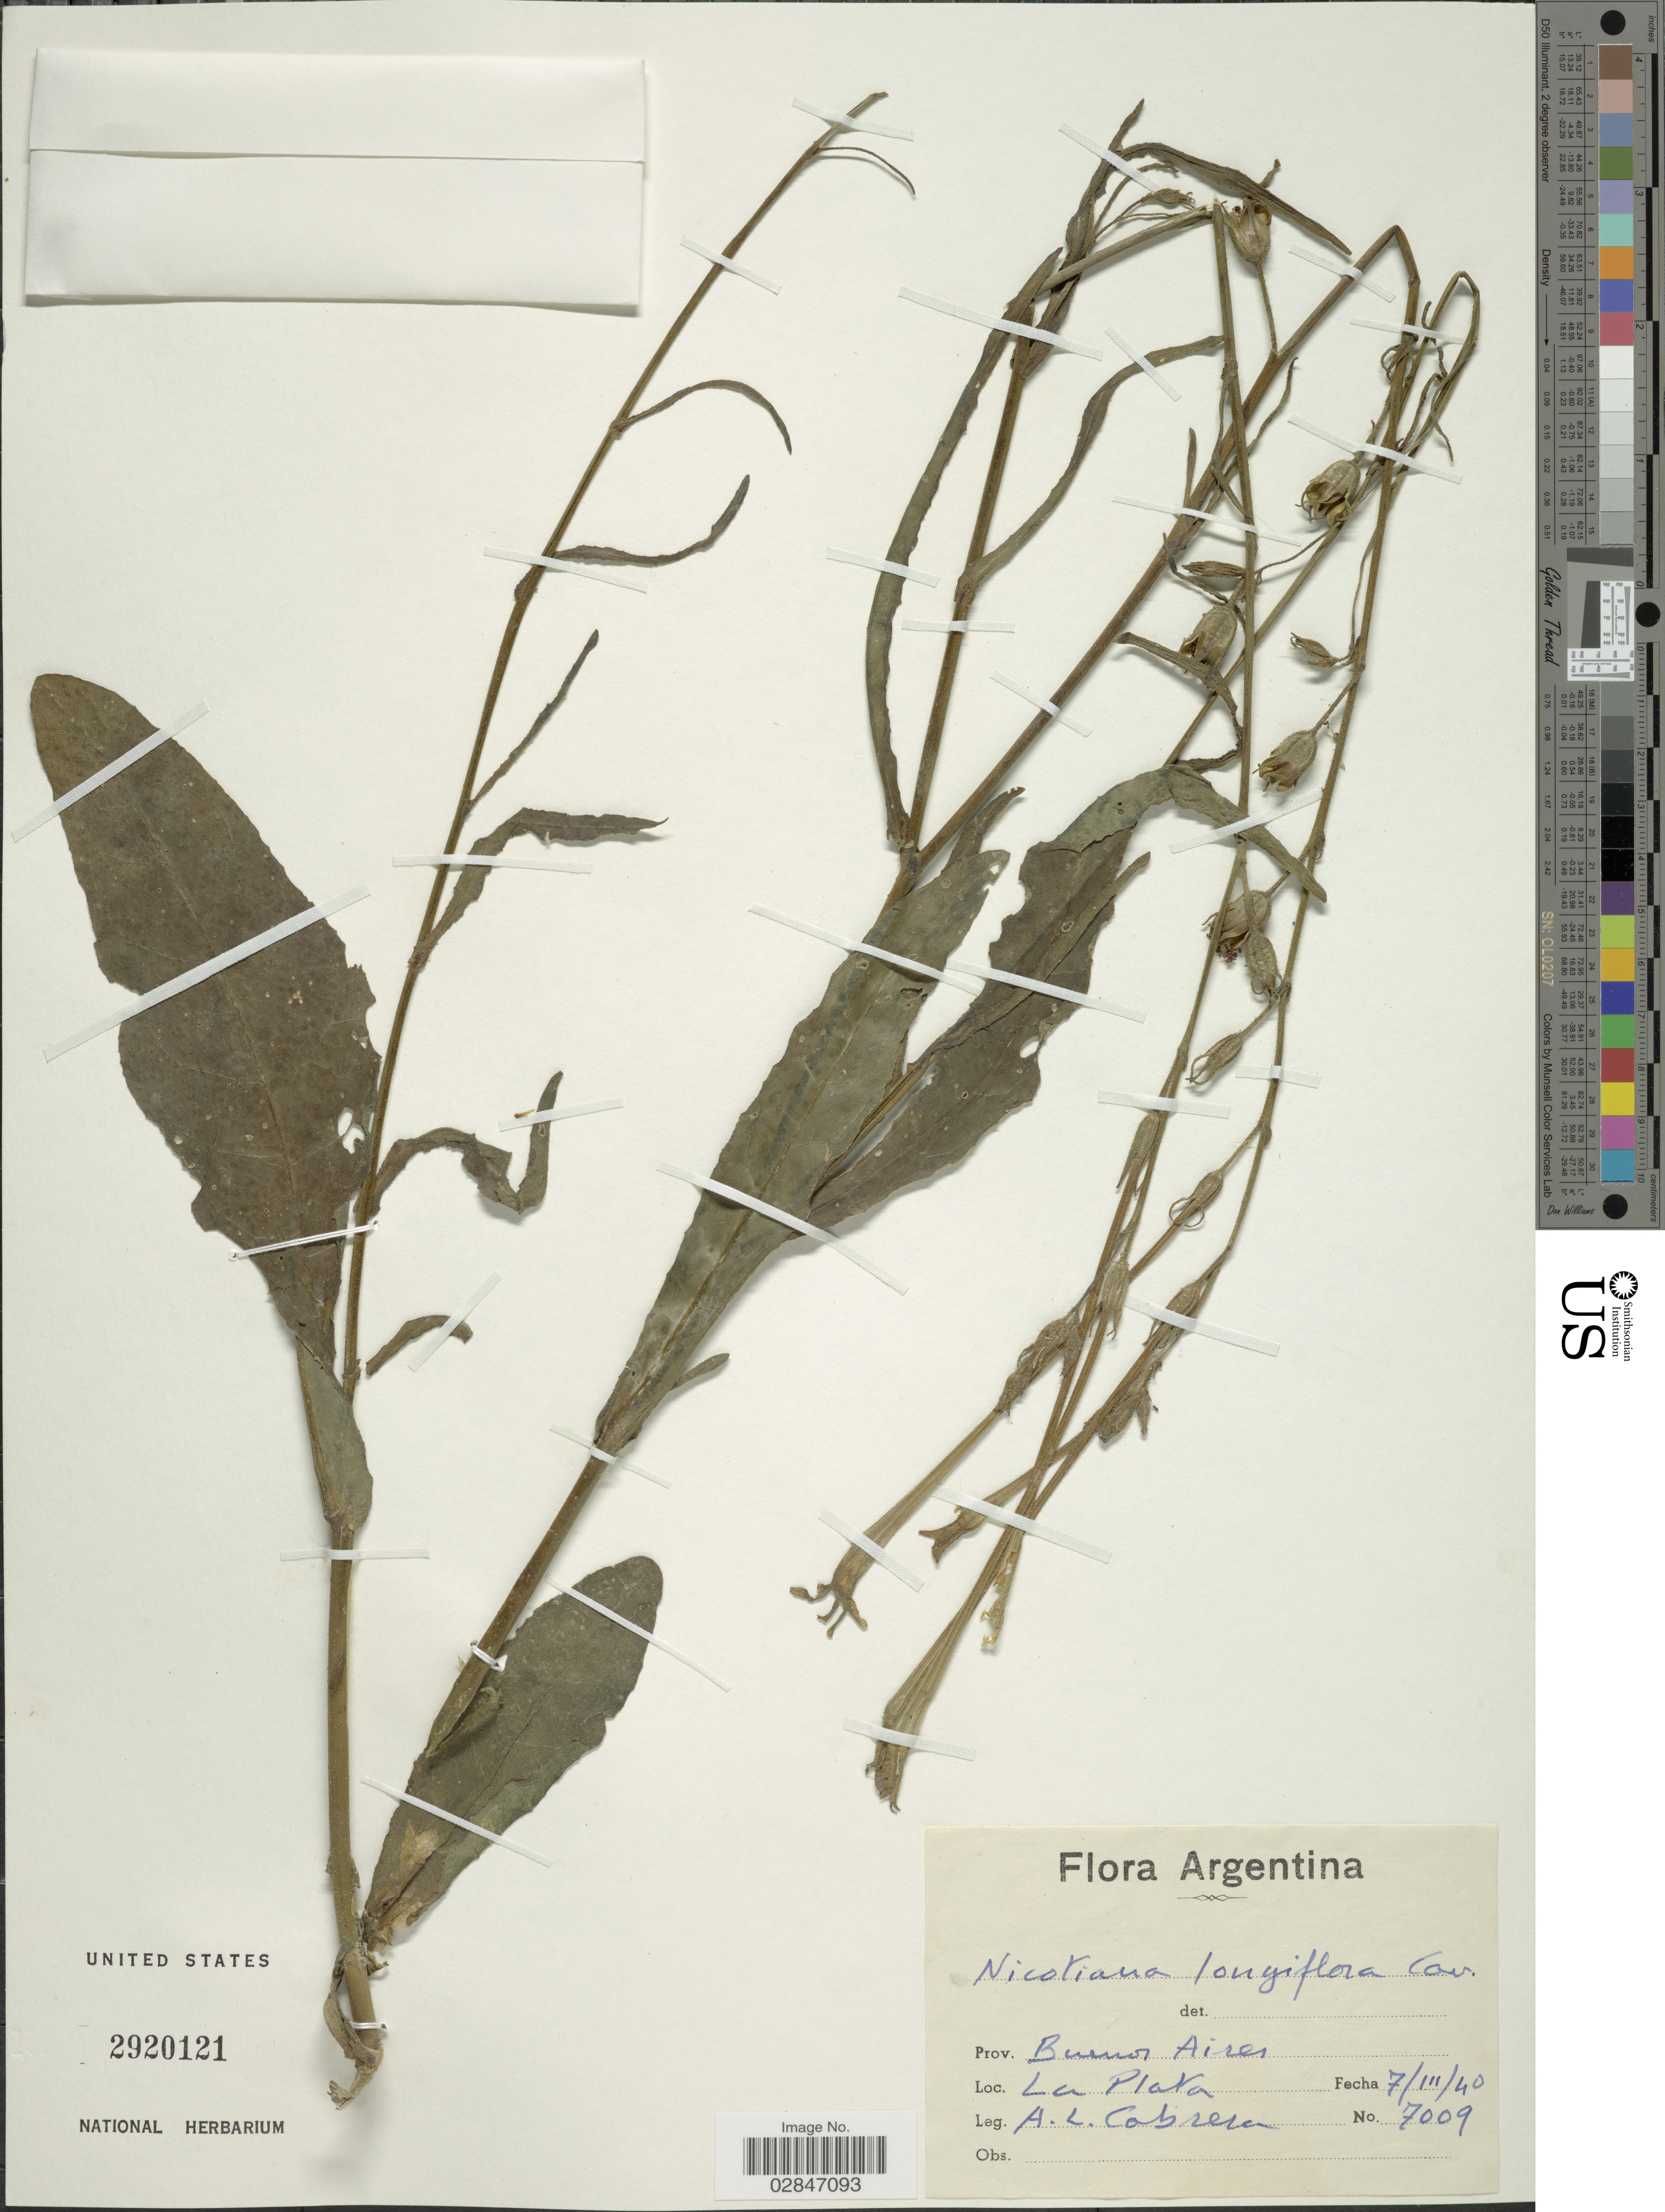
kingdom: Plantae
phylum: Tracheophyta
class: Magnoliopsida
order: Solanales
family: Solanaceae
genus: Nicotiana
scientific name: Nicotiana longiflora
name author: Cav.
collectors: A. Cobrera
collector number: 7009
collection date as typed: Transcribed d/m/y: 7/3/40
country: Argentina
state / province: Buenos Aires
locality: Prov. Buenos Aires, La Plata.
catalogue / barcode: US 2920121